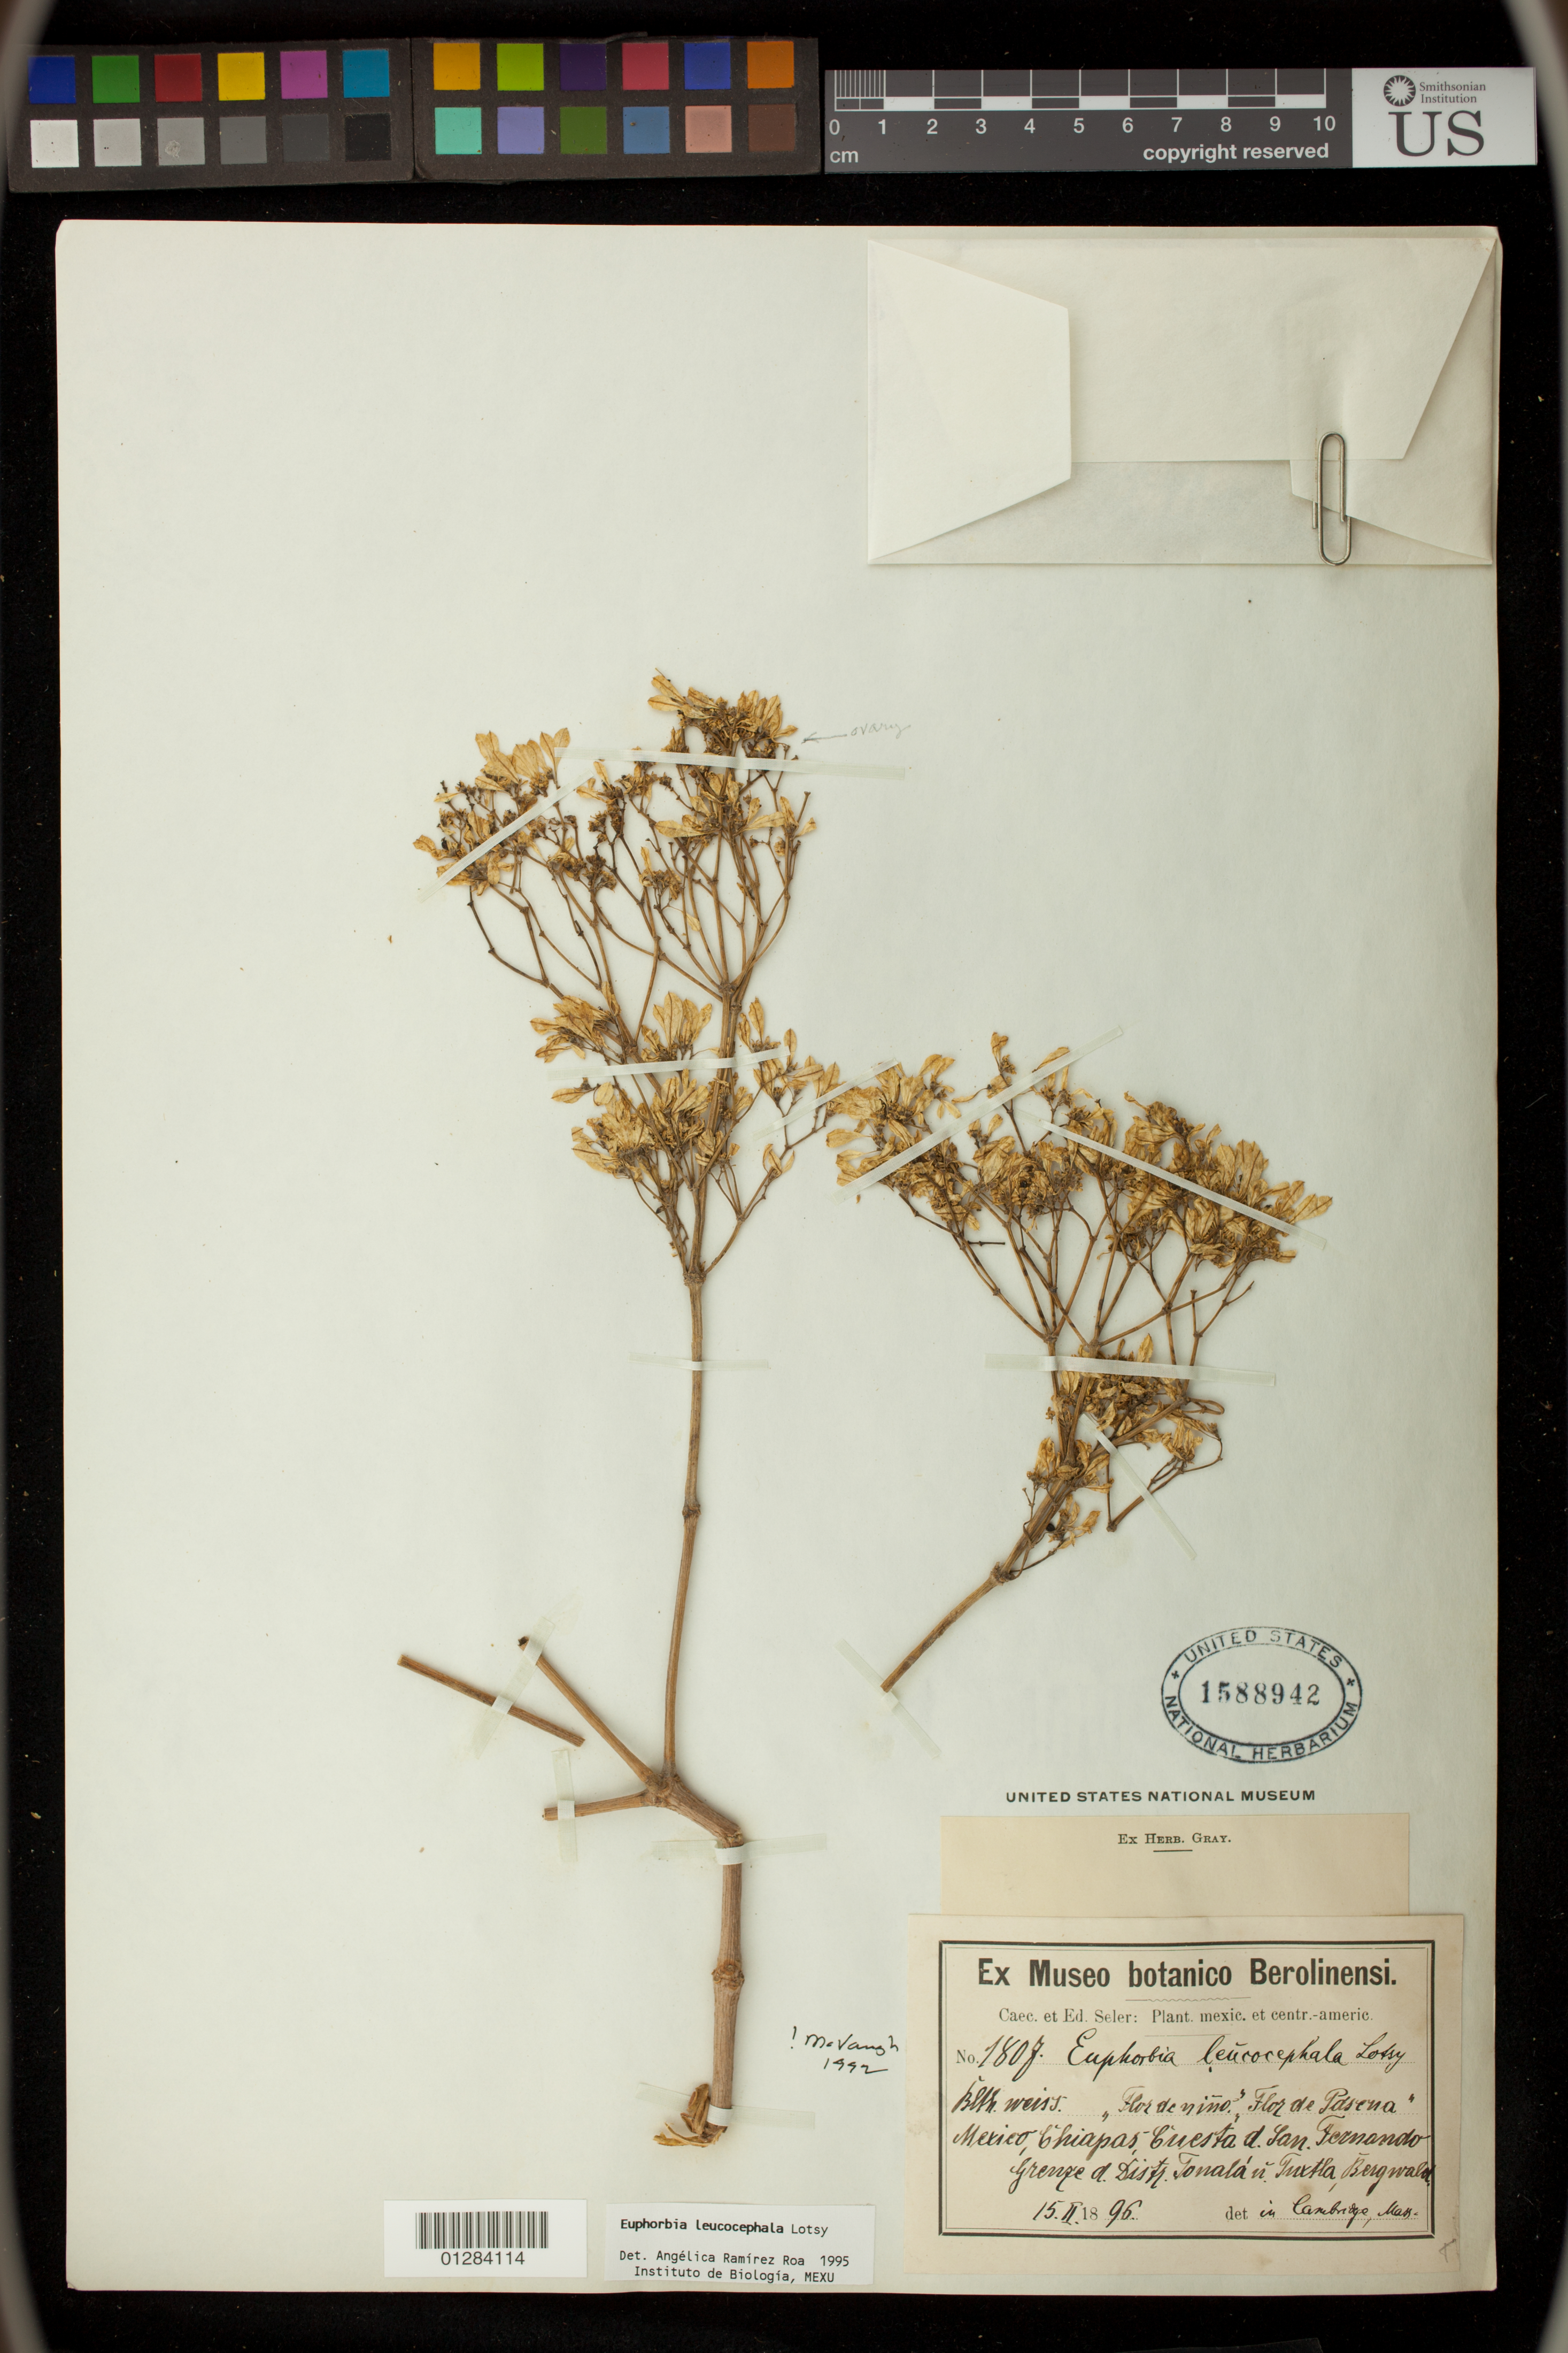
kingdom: Plantae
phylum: Tracheophyta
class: Magnoliopsida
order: Malpighiales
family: Euphorbiaceae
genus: Euphorbia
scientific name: Euphorbia leucocephala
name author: Lotsy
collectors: -. Seler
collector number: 1808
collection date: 1896-02-15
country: Mexico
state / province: Chiapas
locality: Cuesta de San Fernando [illeg.] distr. Tonala, Tuxtla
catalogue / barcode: US 1588942